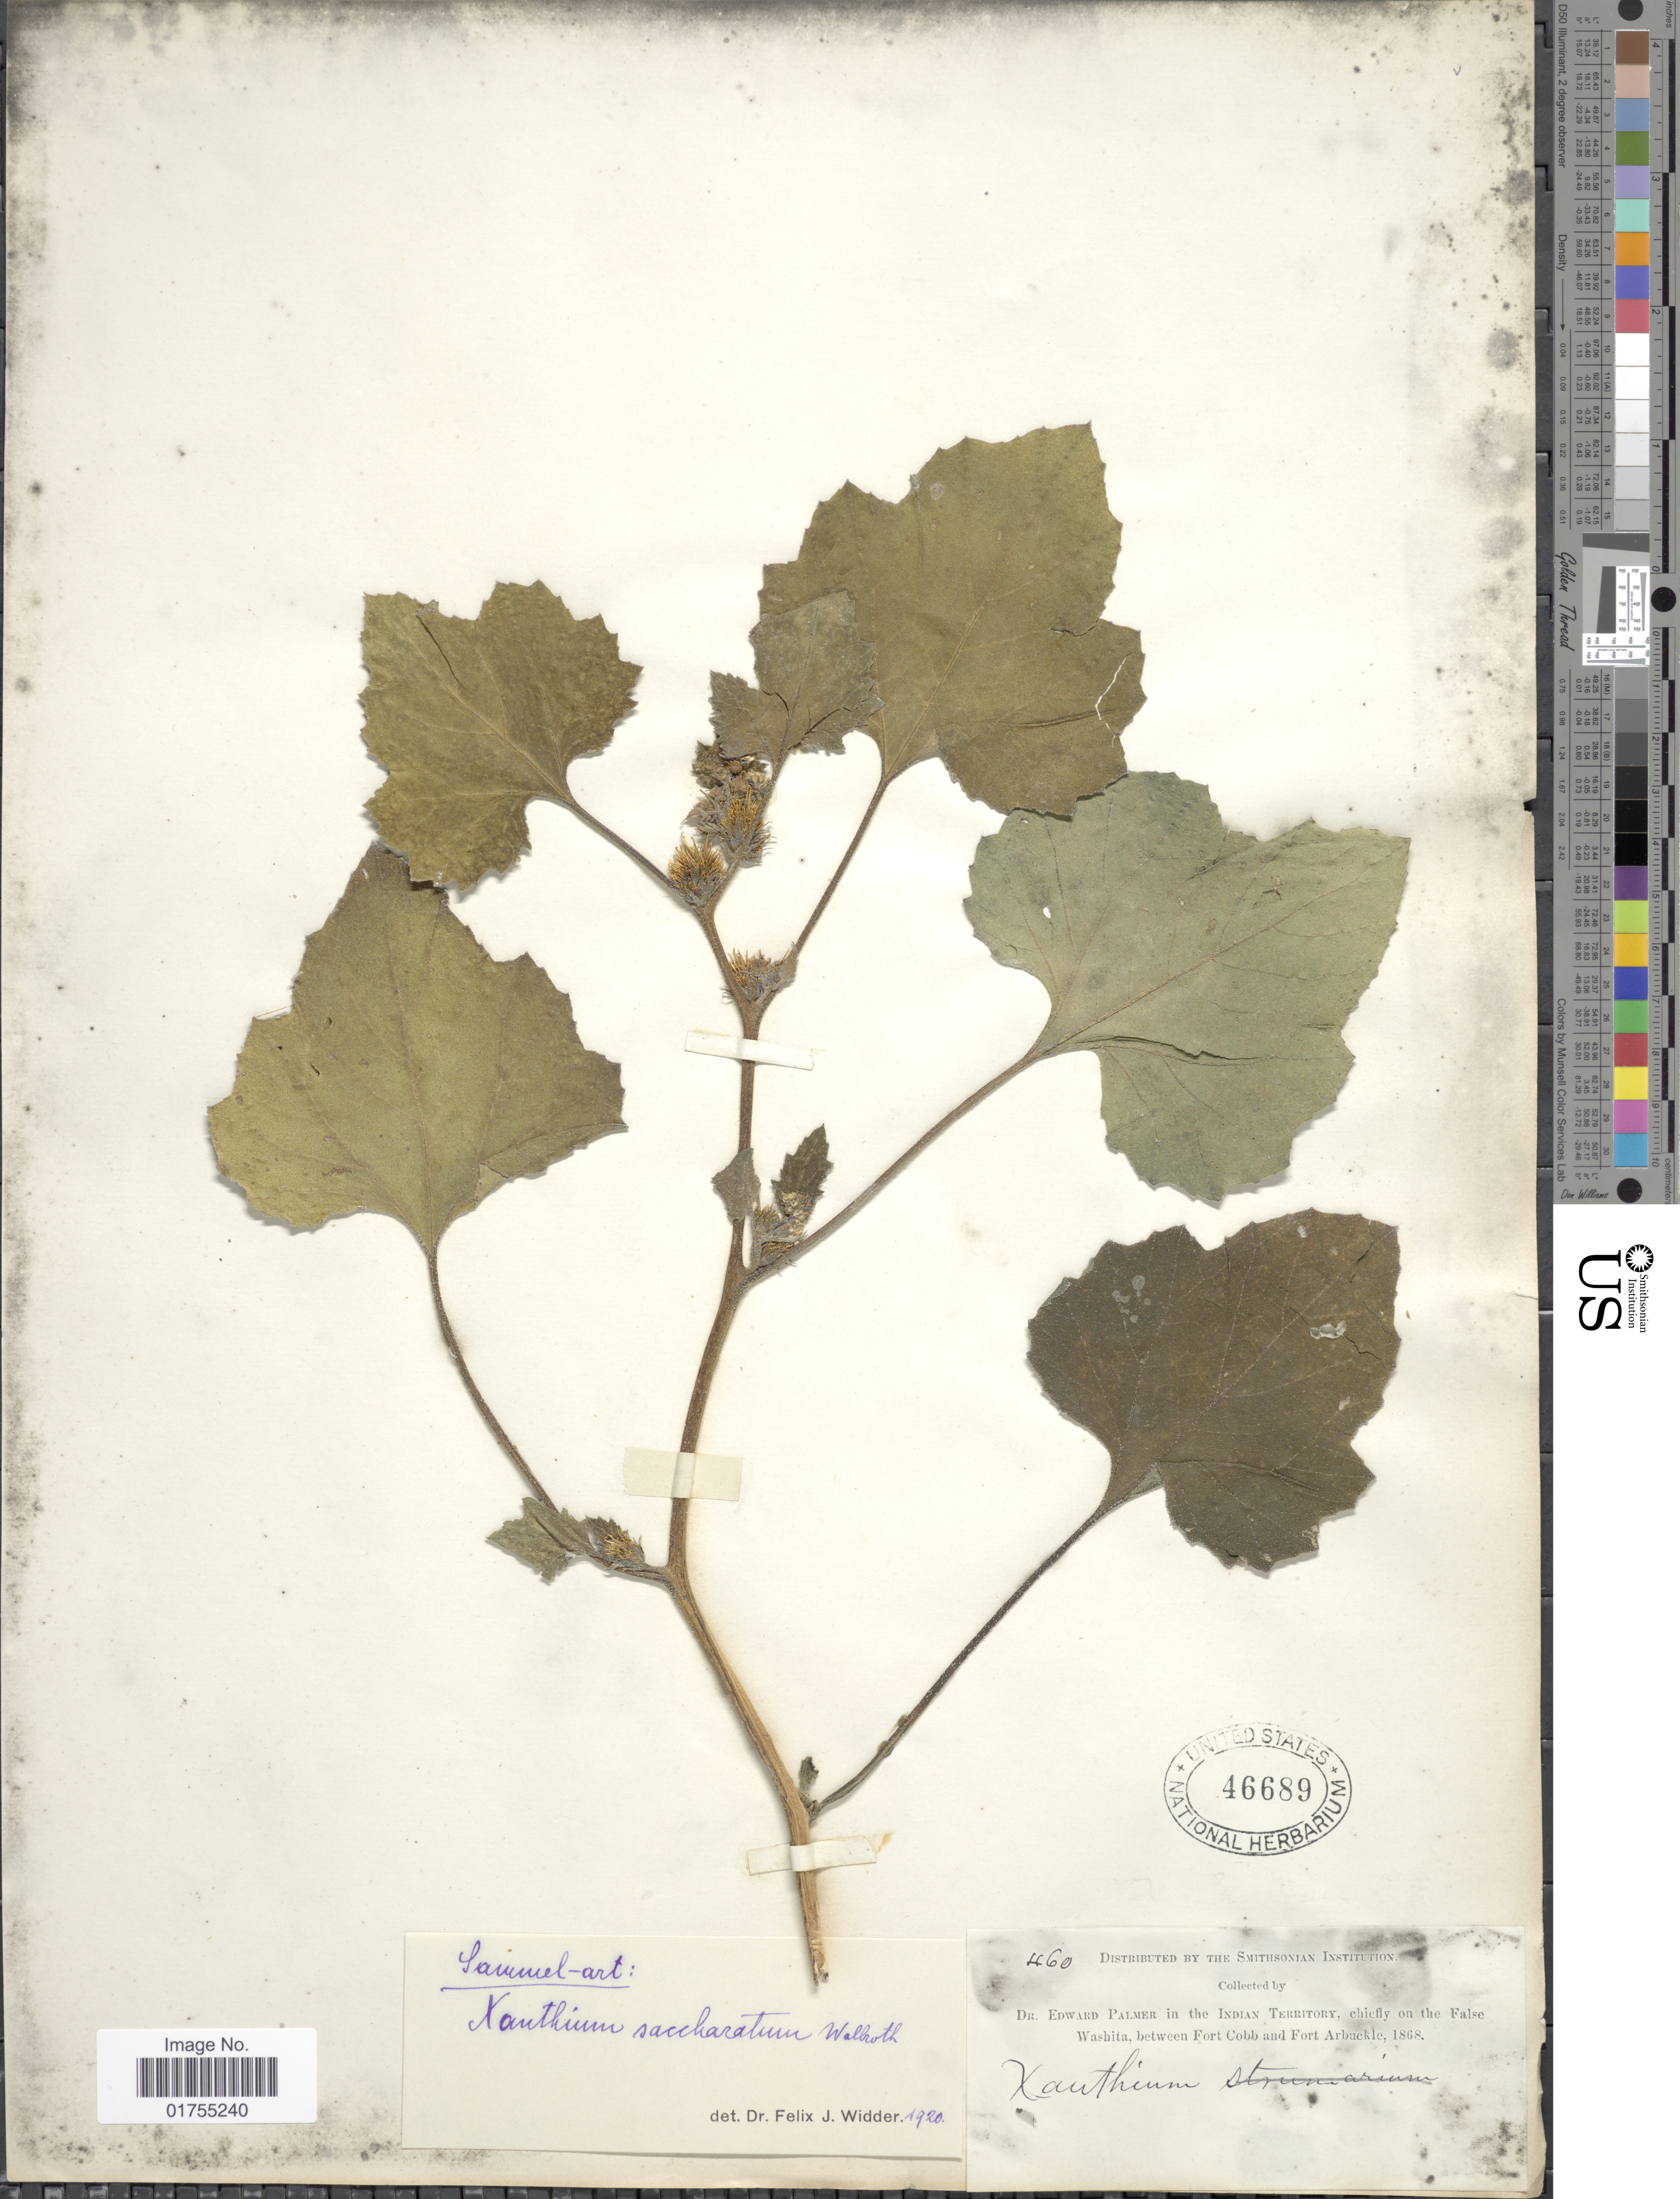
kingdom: Plantae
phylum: Tracheophyta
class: Magnoliopsida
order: Asterales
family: Asteraceae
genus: Xanthium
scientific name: Xanthium strumarium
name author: L.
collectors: E. Palmer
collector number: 460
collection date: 1868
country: United States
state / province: Oklahoma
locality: The Indian Territory, chiefly on the False Washita, between Fort Cobb and Fort Arbackle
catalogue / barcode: US 46689